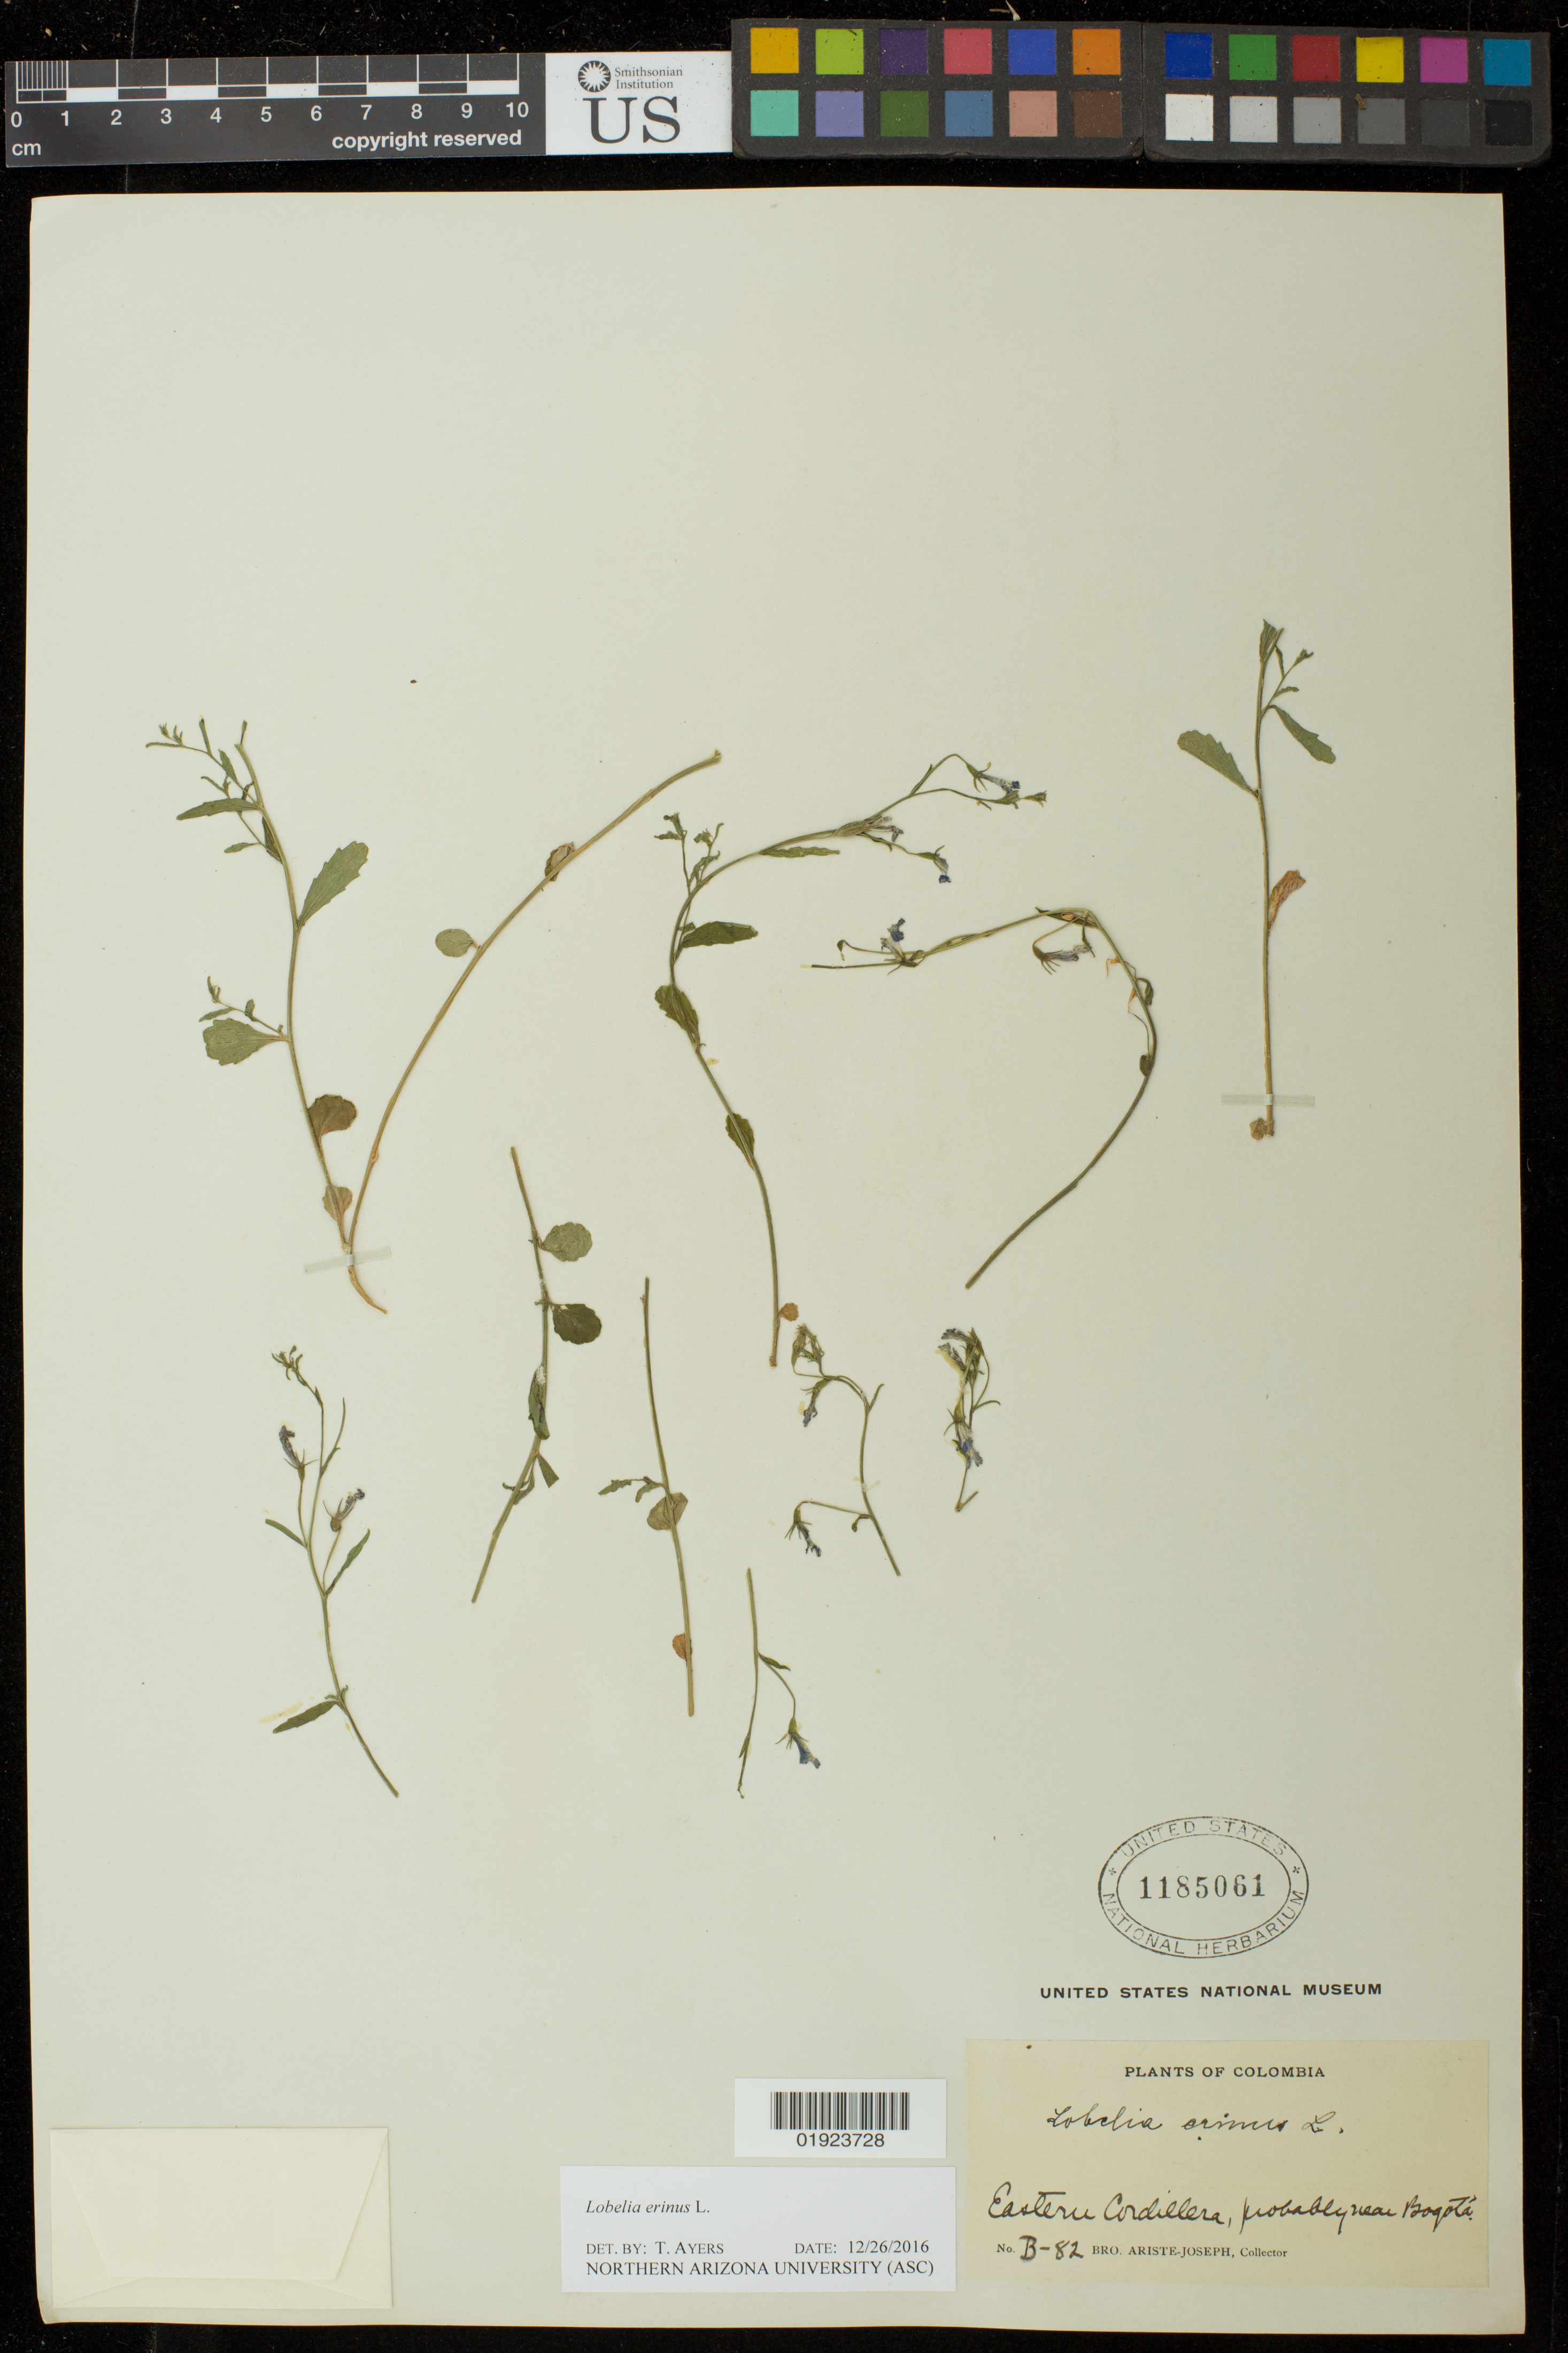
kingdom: Plantae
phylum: Tracheophyta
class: Magnoliopsida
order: Asterales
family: Campanulaceae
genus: Lobelia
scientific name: Lobelia erinus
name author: L.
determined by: Ayers, T.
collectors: Bro. Ariste-Joseph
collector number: B-82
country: Colombia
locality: Eastern Cordillera, probably near Bogota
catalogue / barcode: US 1185061